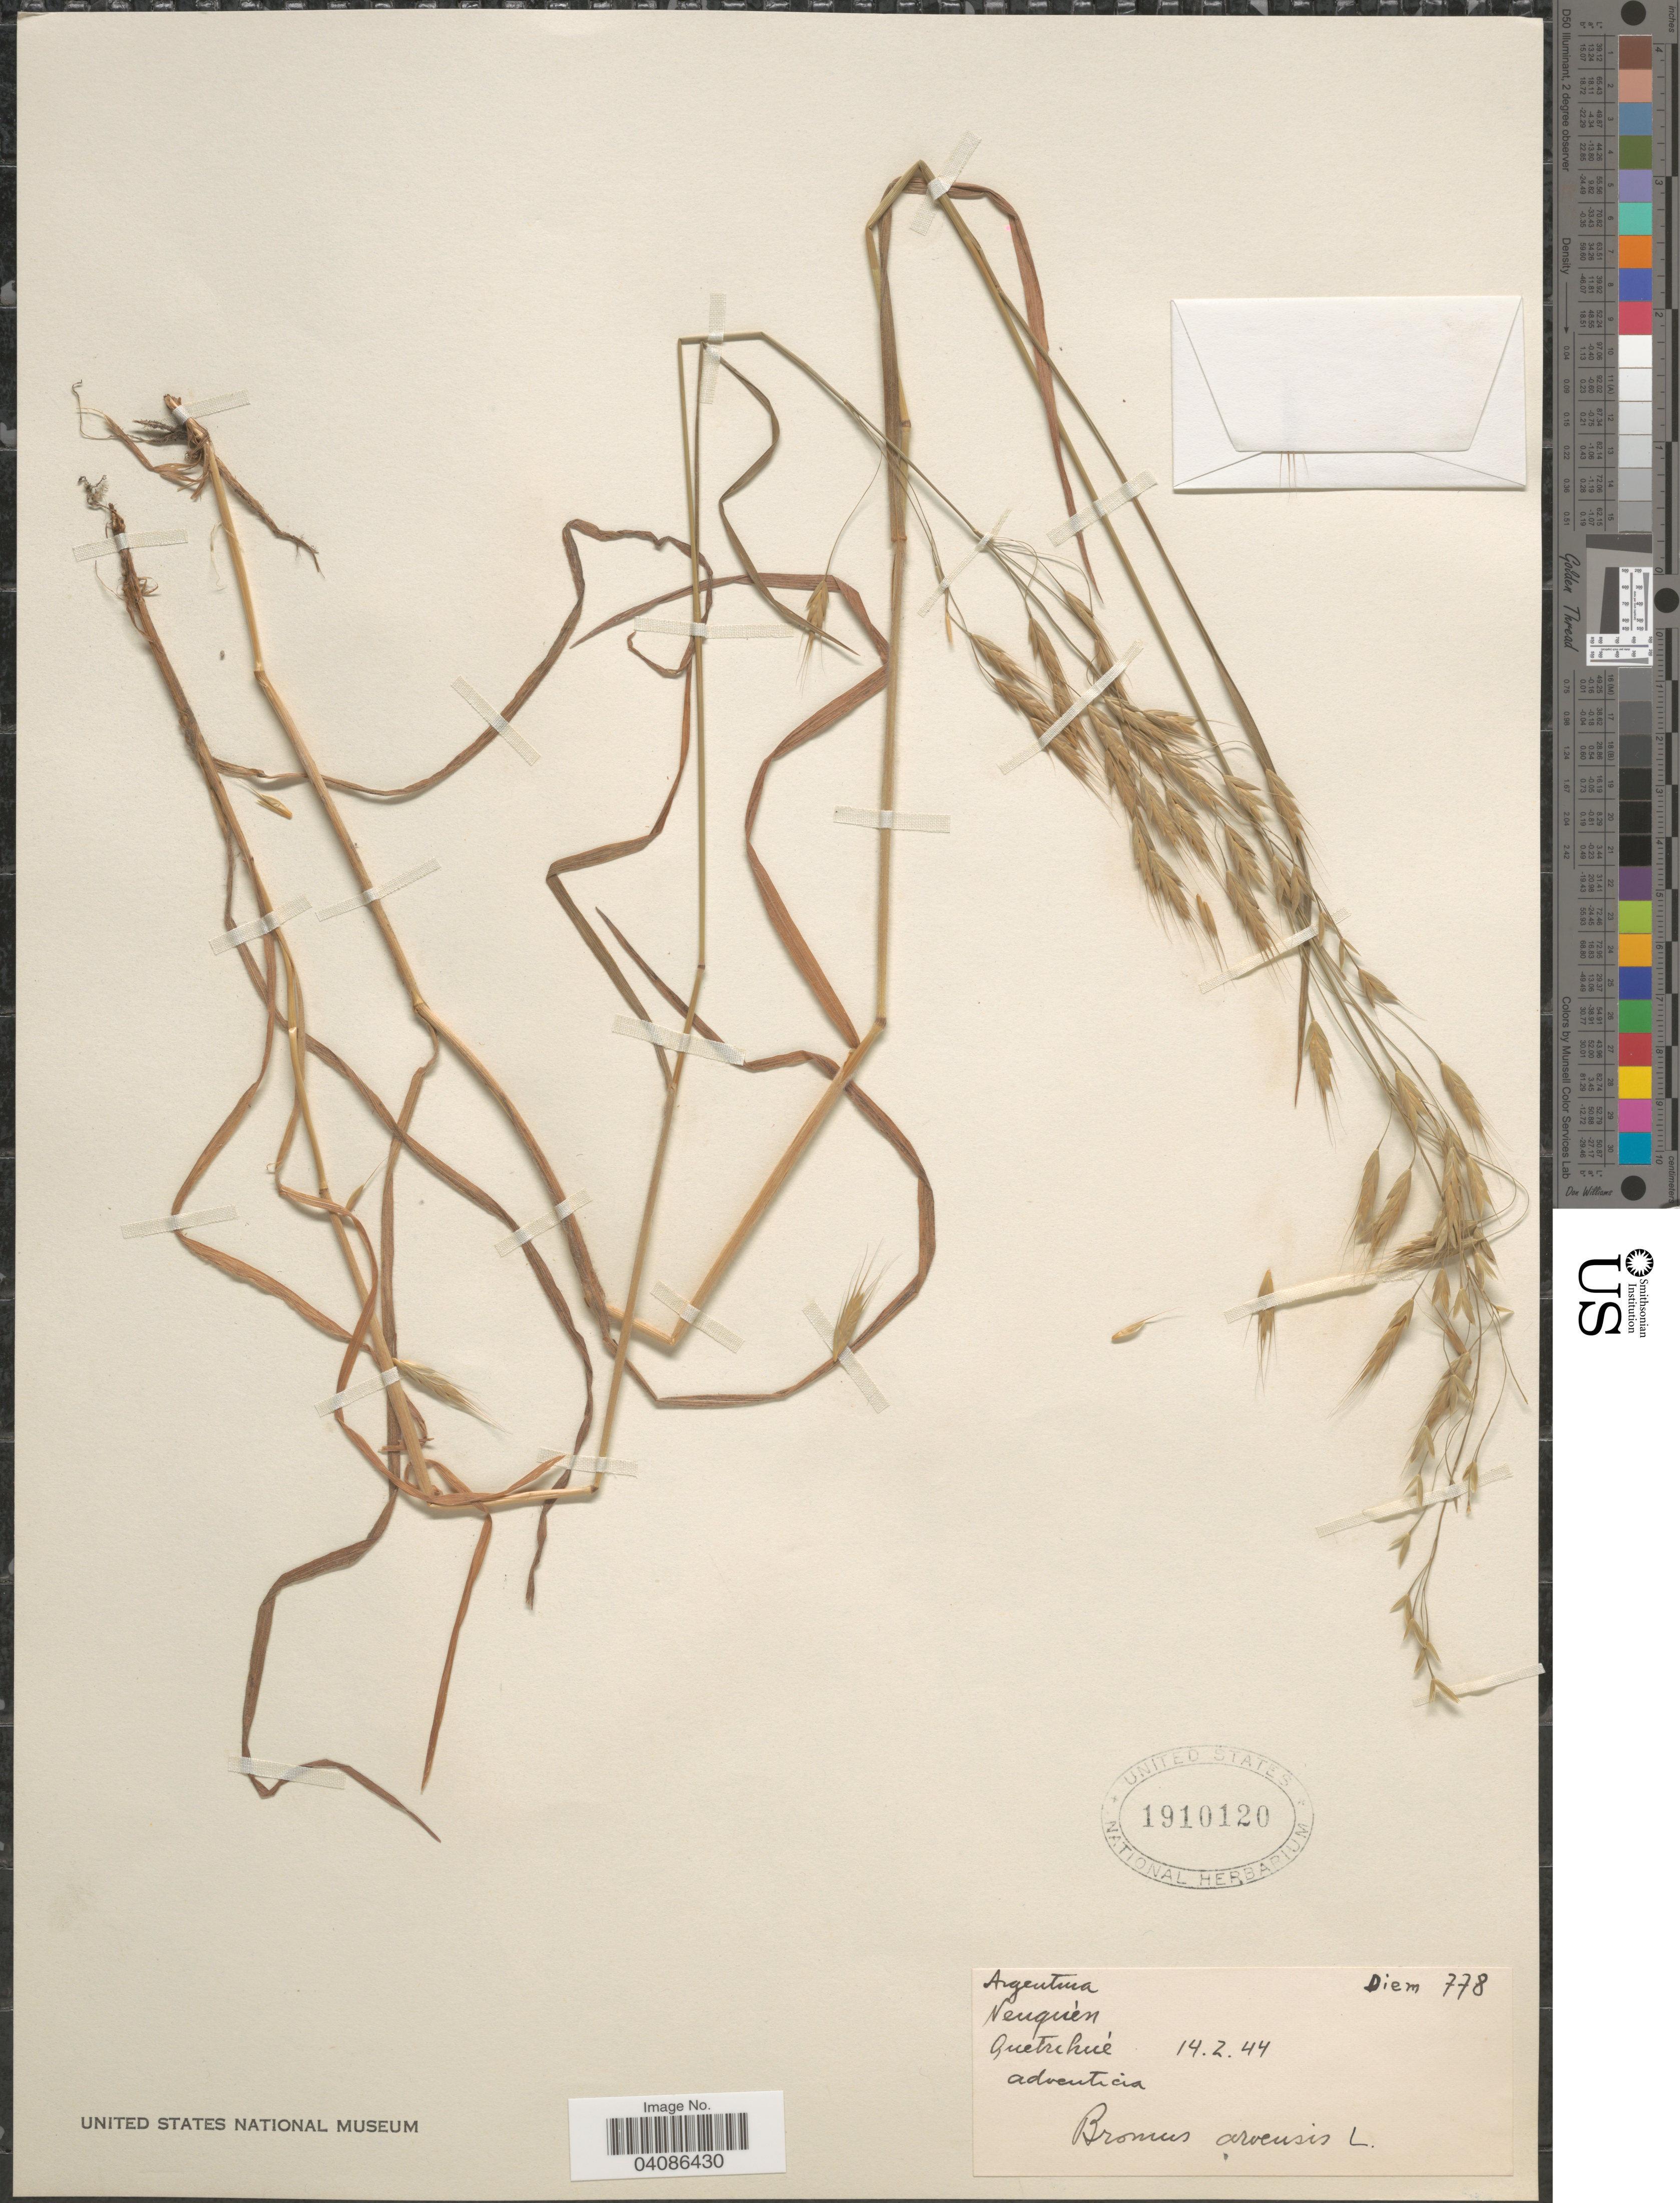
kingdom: Plantae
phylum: Tracheophyta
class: Liliopsida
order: Poales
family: Poaceae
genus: Bromus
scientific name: Bromus arvensis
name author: L.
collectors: Diem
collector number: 778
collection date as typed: Transcribed d/m/y: 14/2/44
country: Argentina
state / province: Neuquen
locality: Quetrihué.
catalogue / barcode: US 1910120